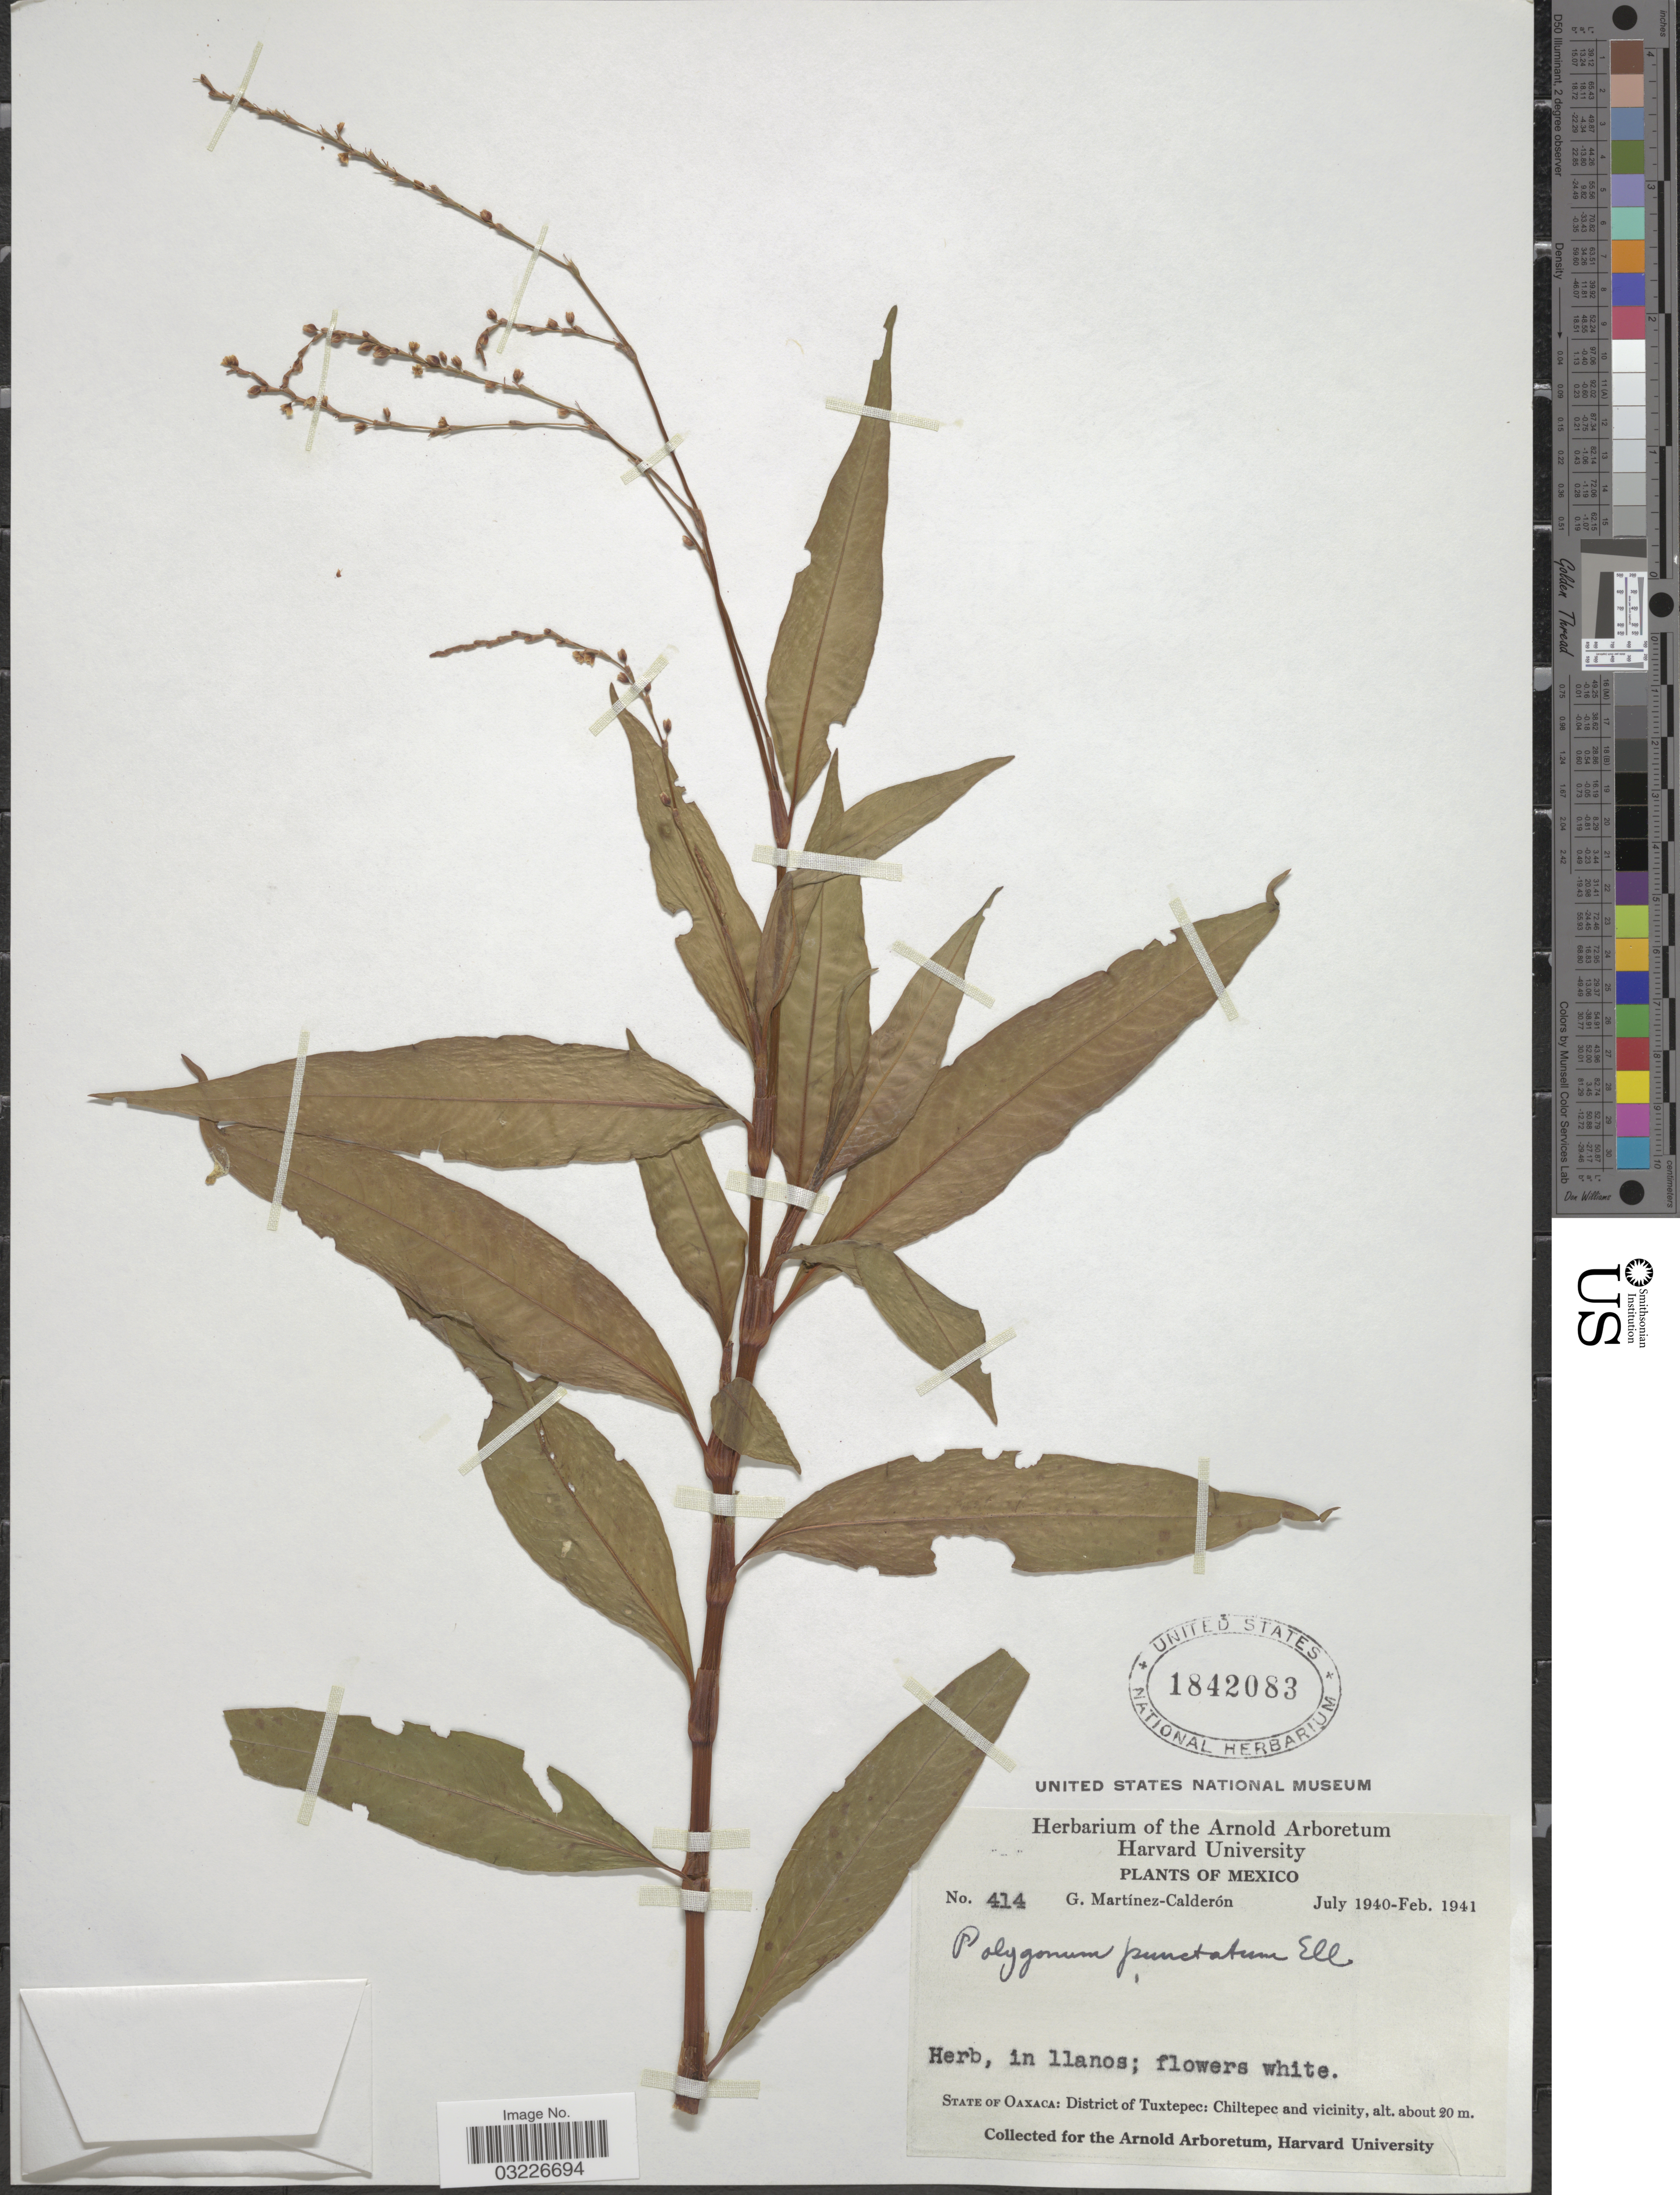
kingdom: Plantae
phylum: Tracheophyta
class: Magnoliopsida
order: Caryophyllales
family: Polygonaceae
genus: Persicaria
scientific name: Persicaria punctata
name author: (Elliott) Small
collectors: G. Martínez Calderón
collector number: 414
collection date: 1940-07/1941-02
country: Mexico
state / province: Oaxaca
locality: District of Tuxtepec: Chiltepec and vicinity.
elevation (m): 20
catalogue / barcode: US 1842083